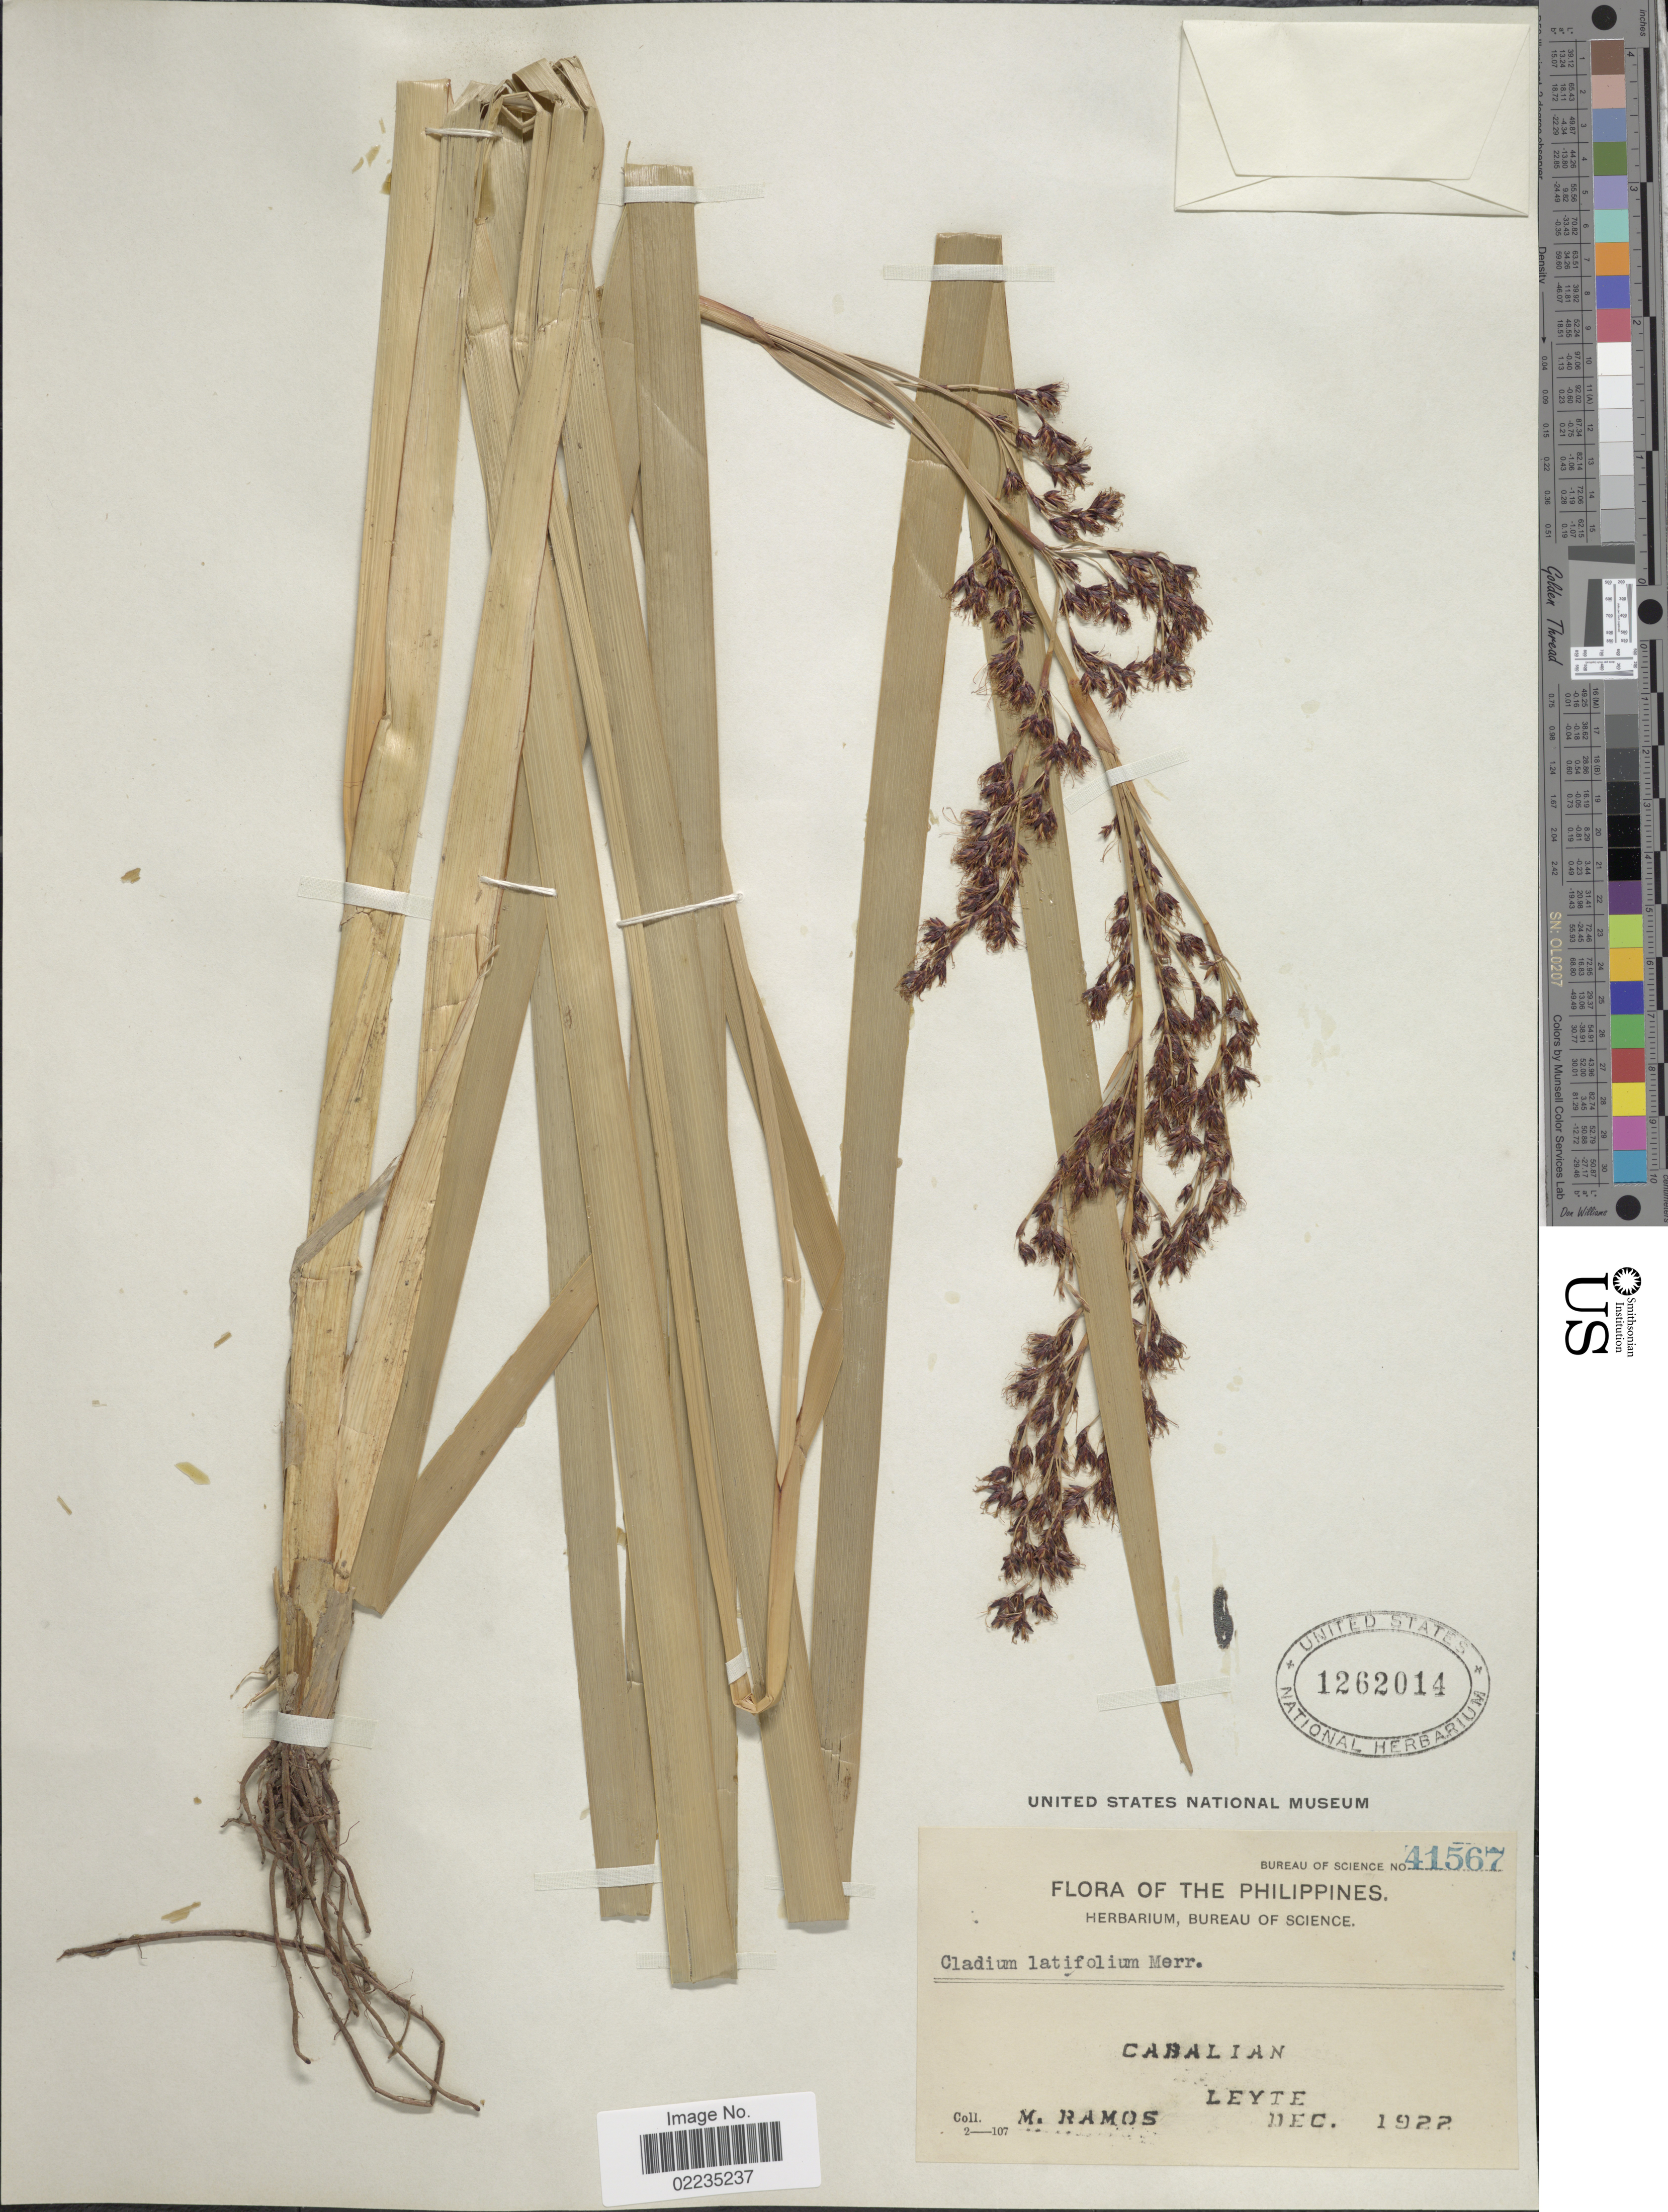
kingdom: Plantae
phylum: Tracheophyta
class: Liliopsida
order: Poales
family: Cyperaceae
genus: Machaerina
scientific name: Machaerina sinclairii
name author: (Hook. f.) T. Koyama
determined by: Strong, Mark T., (BOT), Smithsonian Institution - National Museum of Natural History (UNITED STATES)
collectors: M. Ramos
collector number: Bureau of Science 41567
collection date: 1922-12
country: Philippines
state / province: Eastern Visayas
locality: Cabalian, Leyte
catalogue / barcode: US 1262014